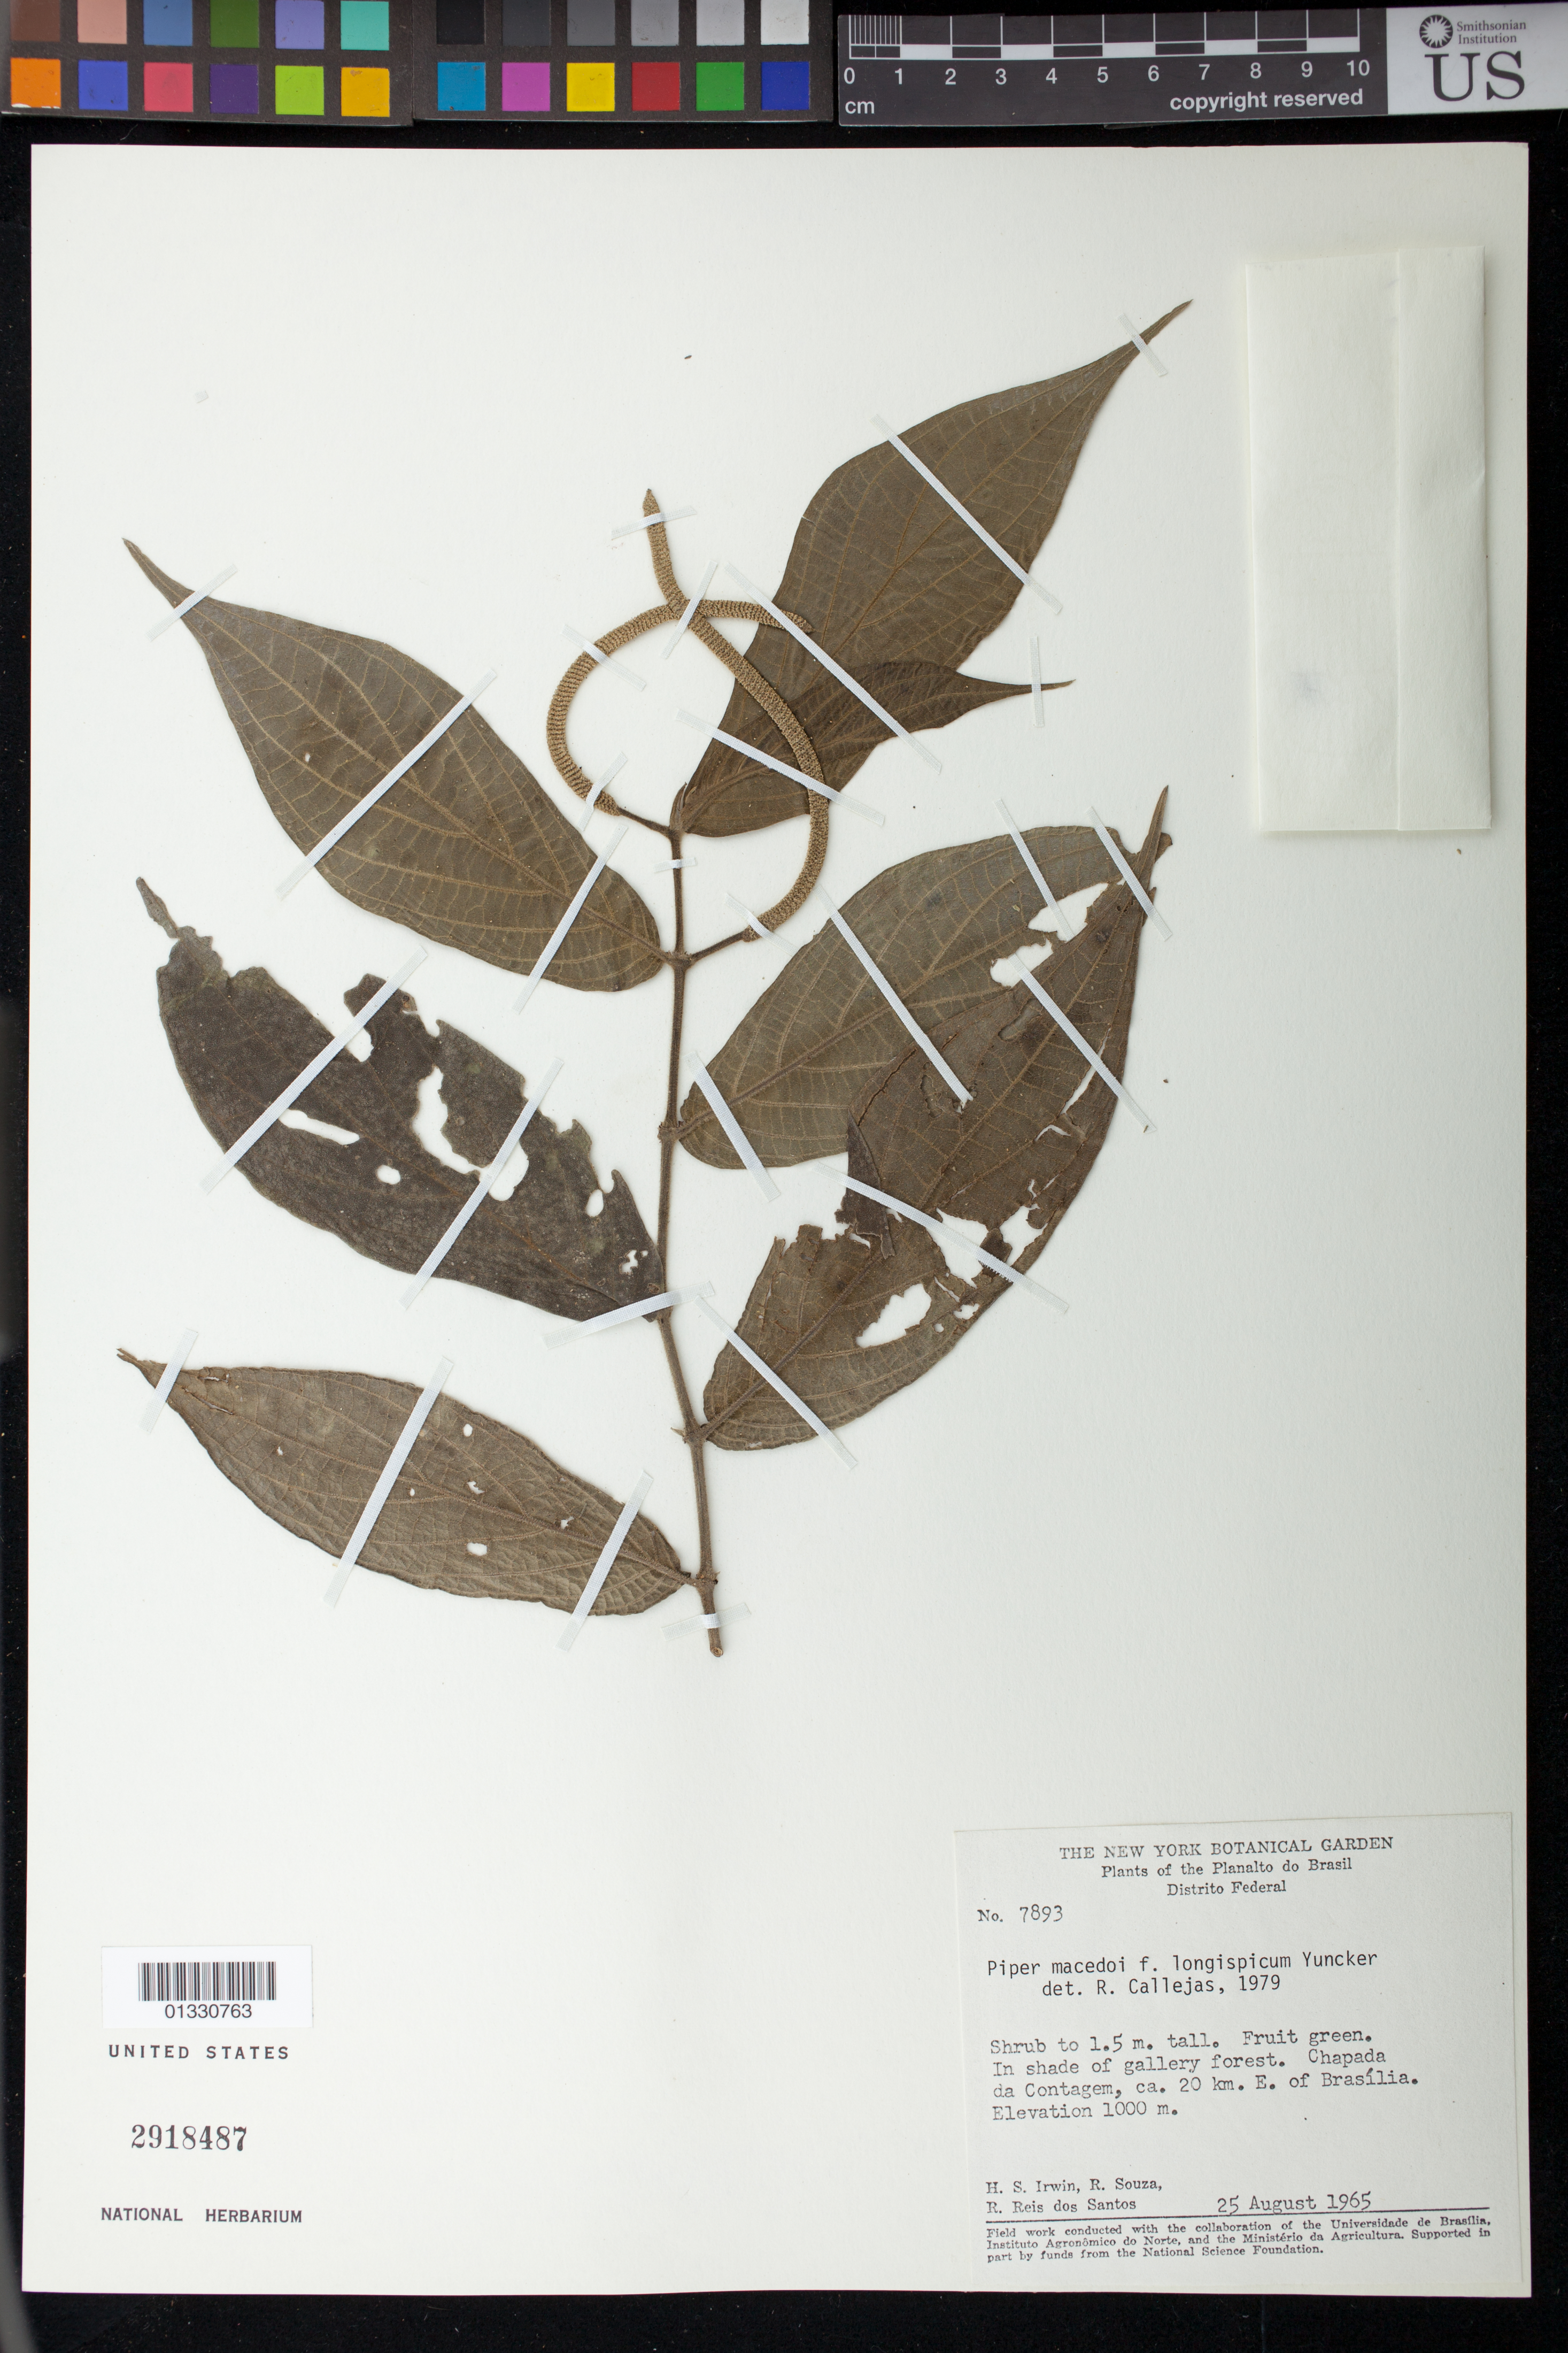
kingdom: Plantae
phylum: Tracheophyta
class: Magnoliopsida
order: Piperales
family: Piperaceae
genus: Piper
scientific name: Piper macedoi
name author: Yunck.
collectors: H. Irwin, R. Souza & R. R. Santos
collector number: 7893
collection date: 1965-08-25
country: Brazil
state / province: Distrito Federal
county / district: Brasília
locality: Ca. 20km E. of Brasília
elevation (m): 1000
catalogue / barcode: US 2918487